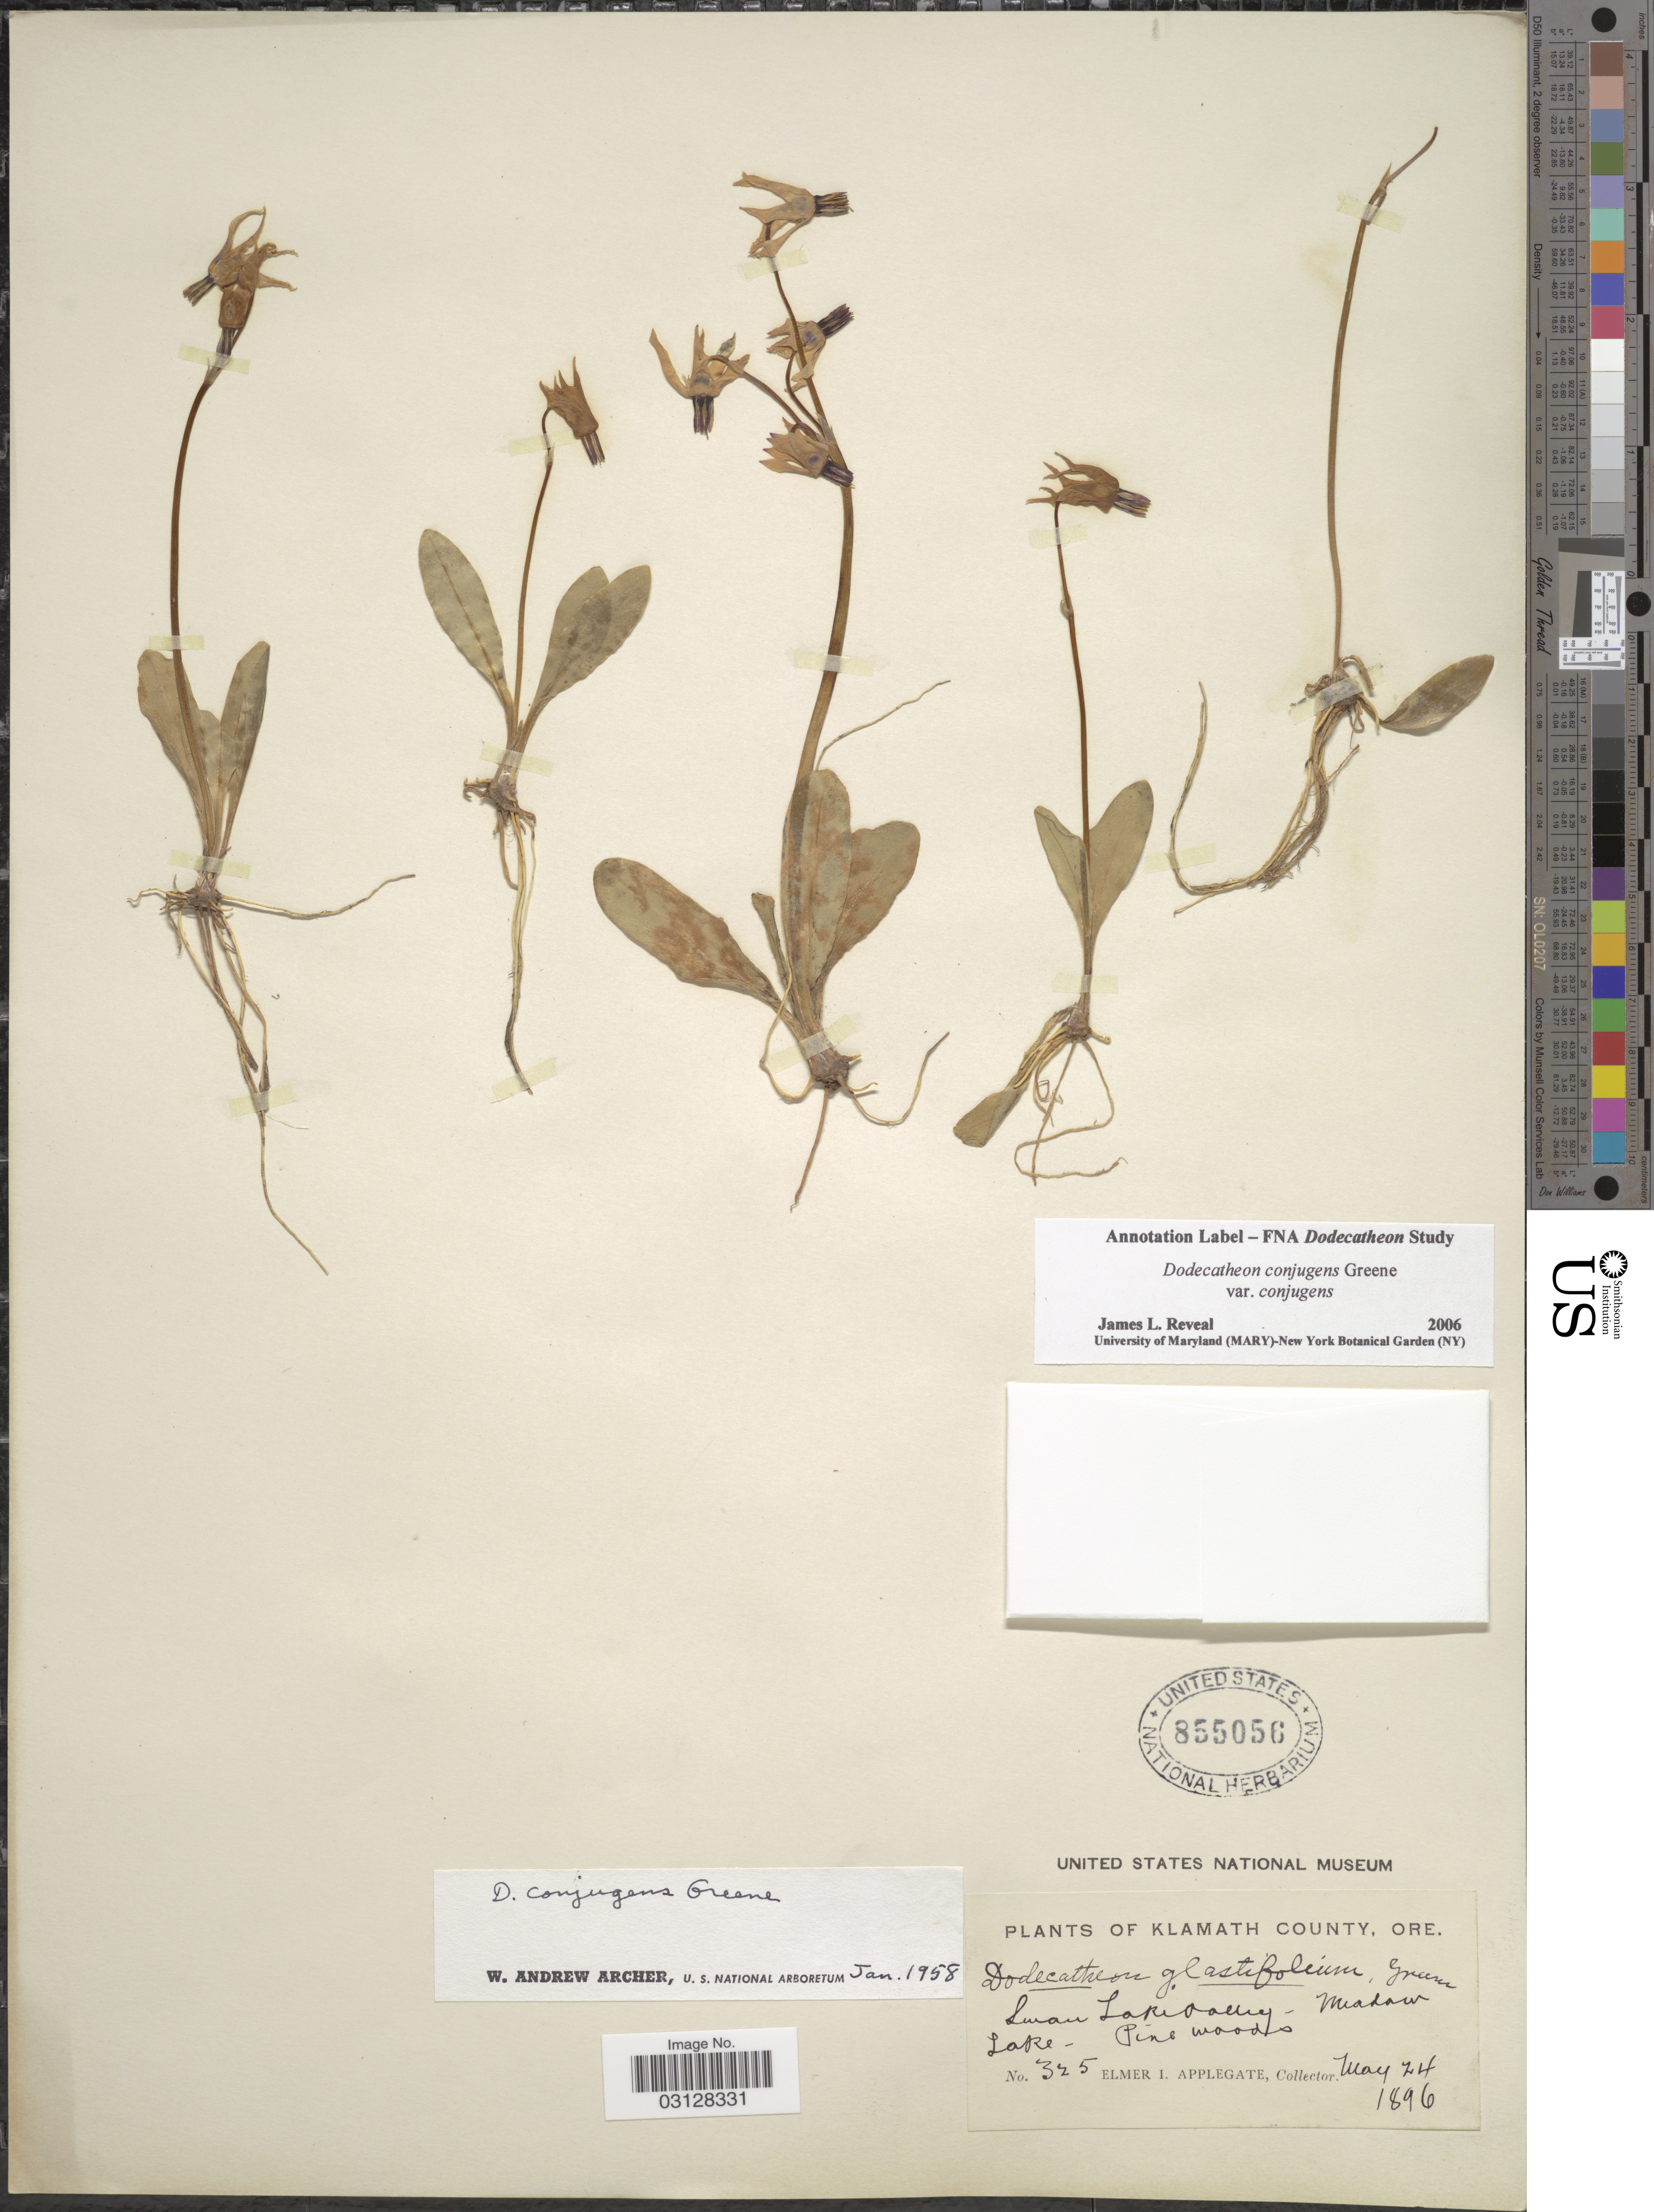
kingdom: Plantae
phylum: Tracheophyta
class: Magnoliopsida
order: Ericales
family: Primulaceae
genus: Dodecatheon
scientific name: Dodecatheon conjugens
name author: Greene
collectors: E. I. Applegate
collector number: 325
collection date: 1896-05-24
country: United States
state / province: Oregon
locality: Klamath County. Swan Lake Valley. Meadow Lake.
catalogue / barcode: US 855056